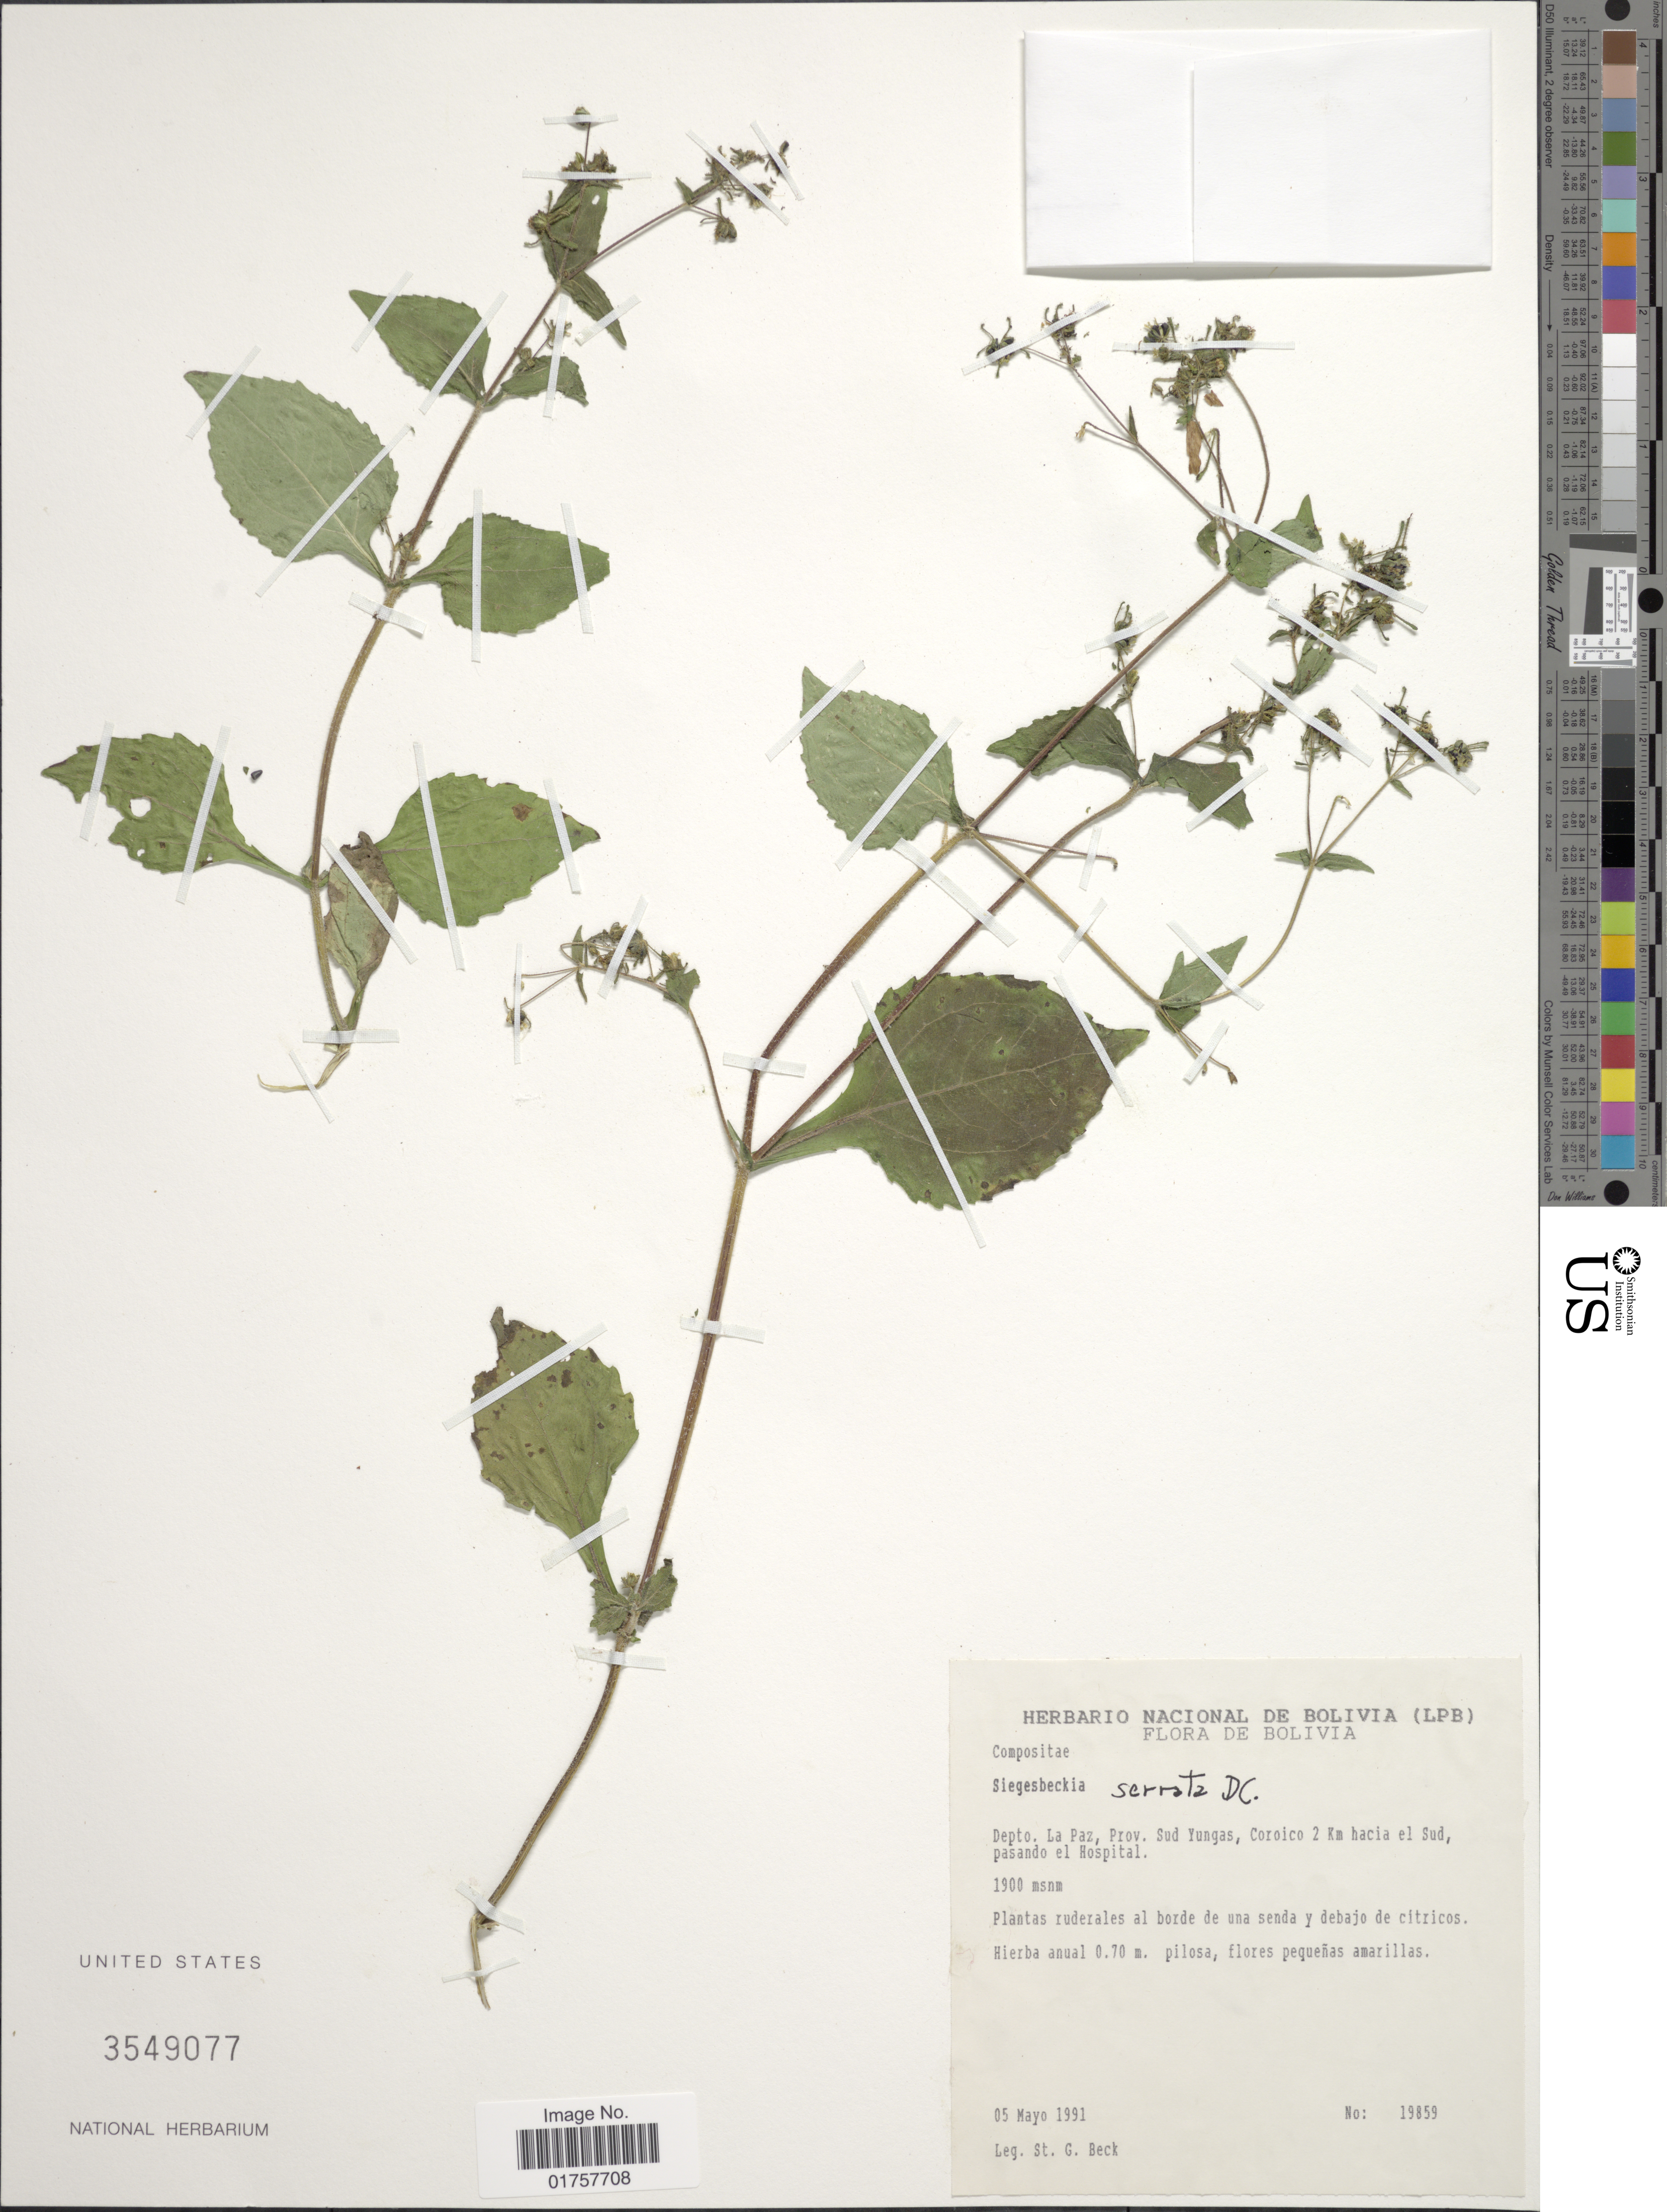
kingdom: Plantae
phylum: Tracheophyta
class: Magnoliopsida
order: Asterales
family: Asteraceae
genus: Sigesbeckia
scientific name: Sigesbeckia serrata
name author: DC.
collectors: S. G. Beck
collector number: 19859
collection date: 1991-05-05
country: Bolivia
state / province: La Paz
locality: Prov. Sud Yungas, Coroico 2 Km hacia el Sud, pasando el Hospital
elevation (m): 1900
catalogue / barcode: US 3549077